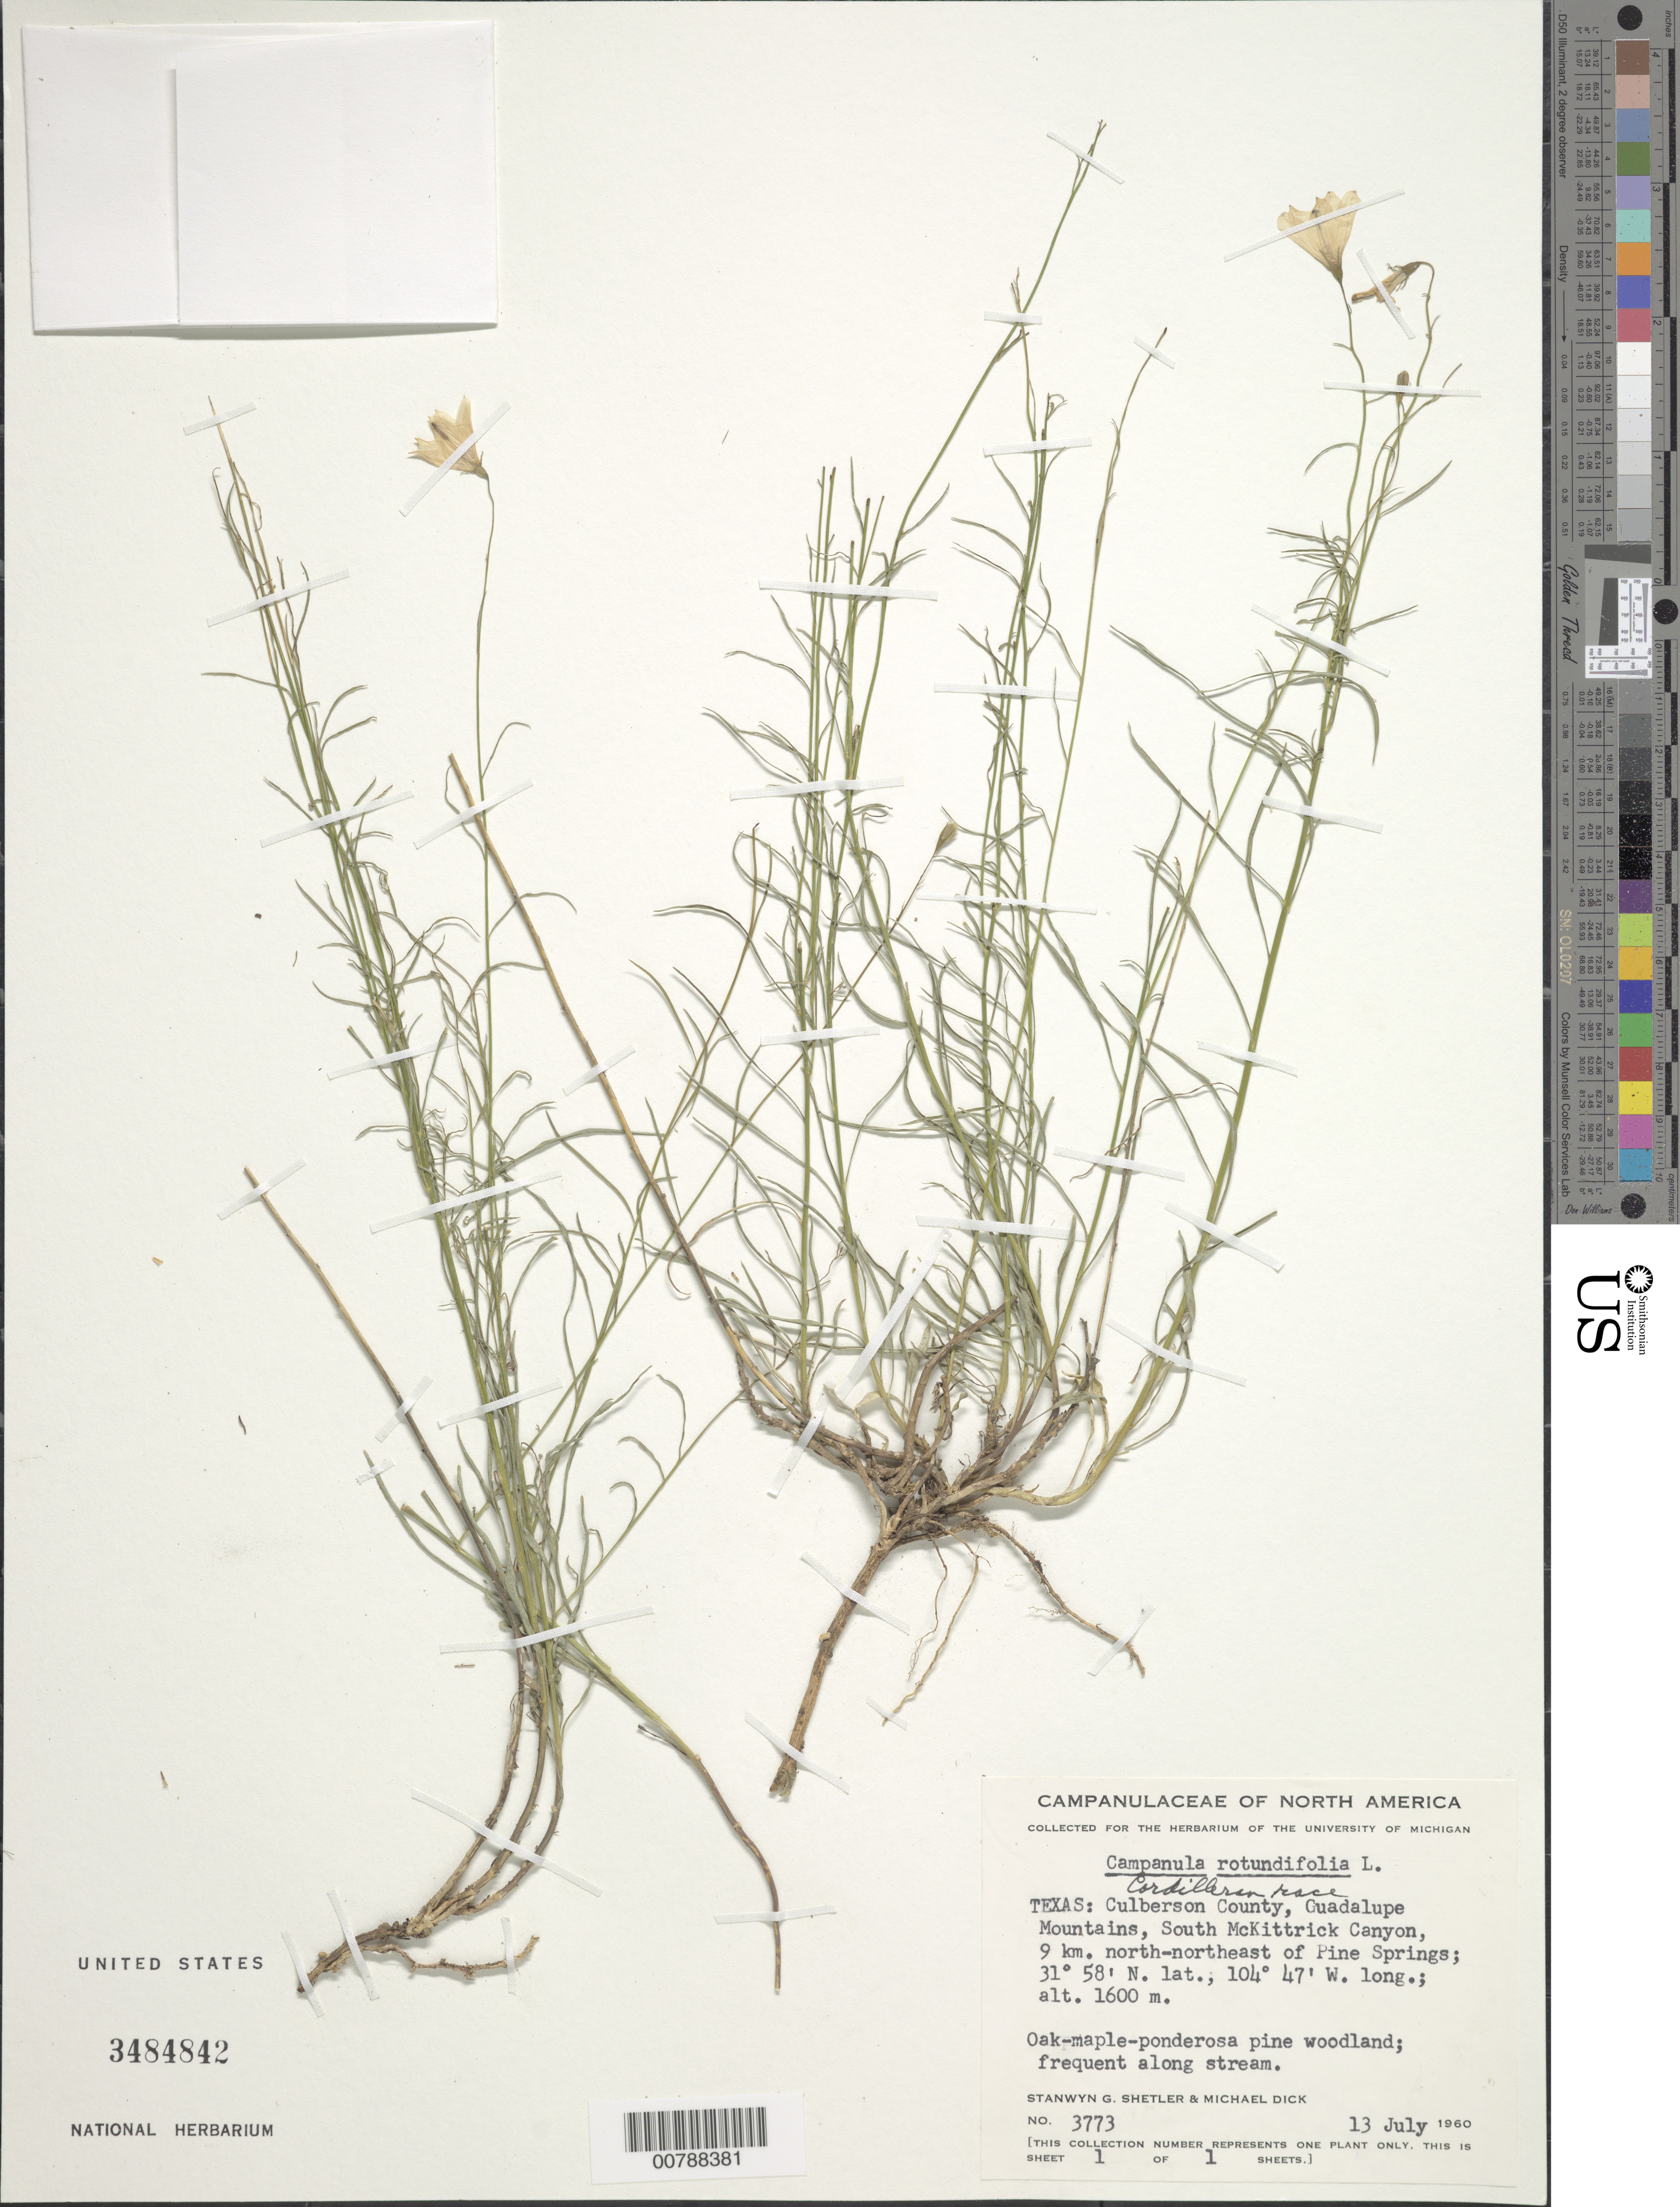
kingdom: Plantae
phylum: Tracheophyta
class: Magnoliopsida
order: Asterales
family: Campanulaceae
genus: Campanula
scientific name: Campanula rotundifolia L. Cordilleran race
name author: L.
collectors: S. Shetler & M. Dick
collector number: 3773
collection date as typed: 13 July 1960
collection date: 1960-07-13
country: United States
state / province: Texas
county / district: Culberson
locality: Guadalupe Mountains, South McKittrick Canyon, 9 km. north-northeast of Pine Springs.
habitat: Oak-maple-ponderosa pine woodland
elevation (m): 1600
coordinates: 31 58' N, 104 47' W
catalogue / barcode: US 3484842